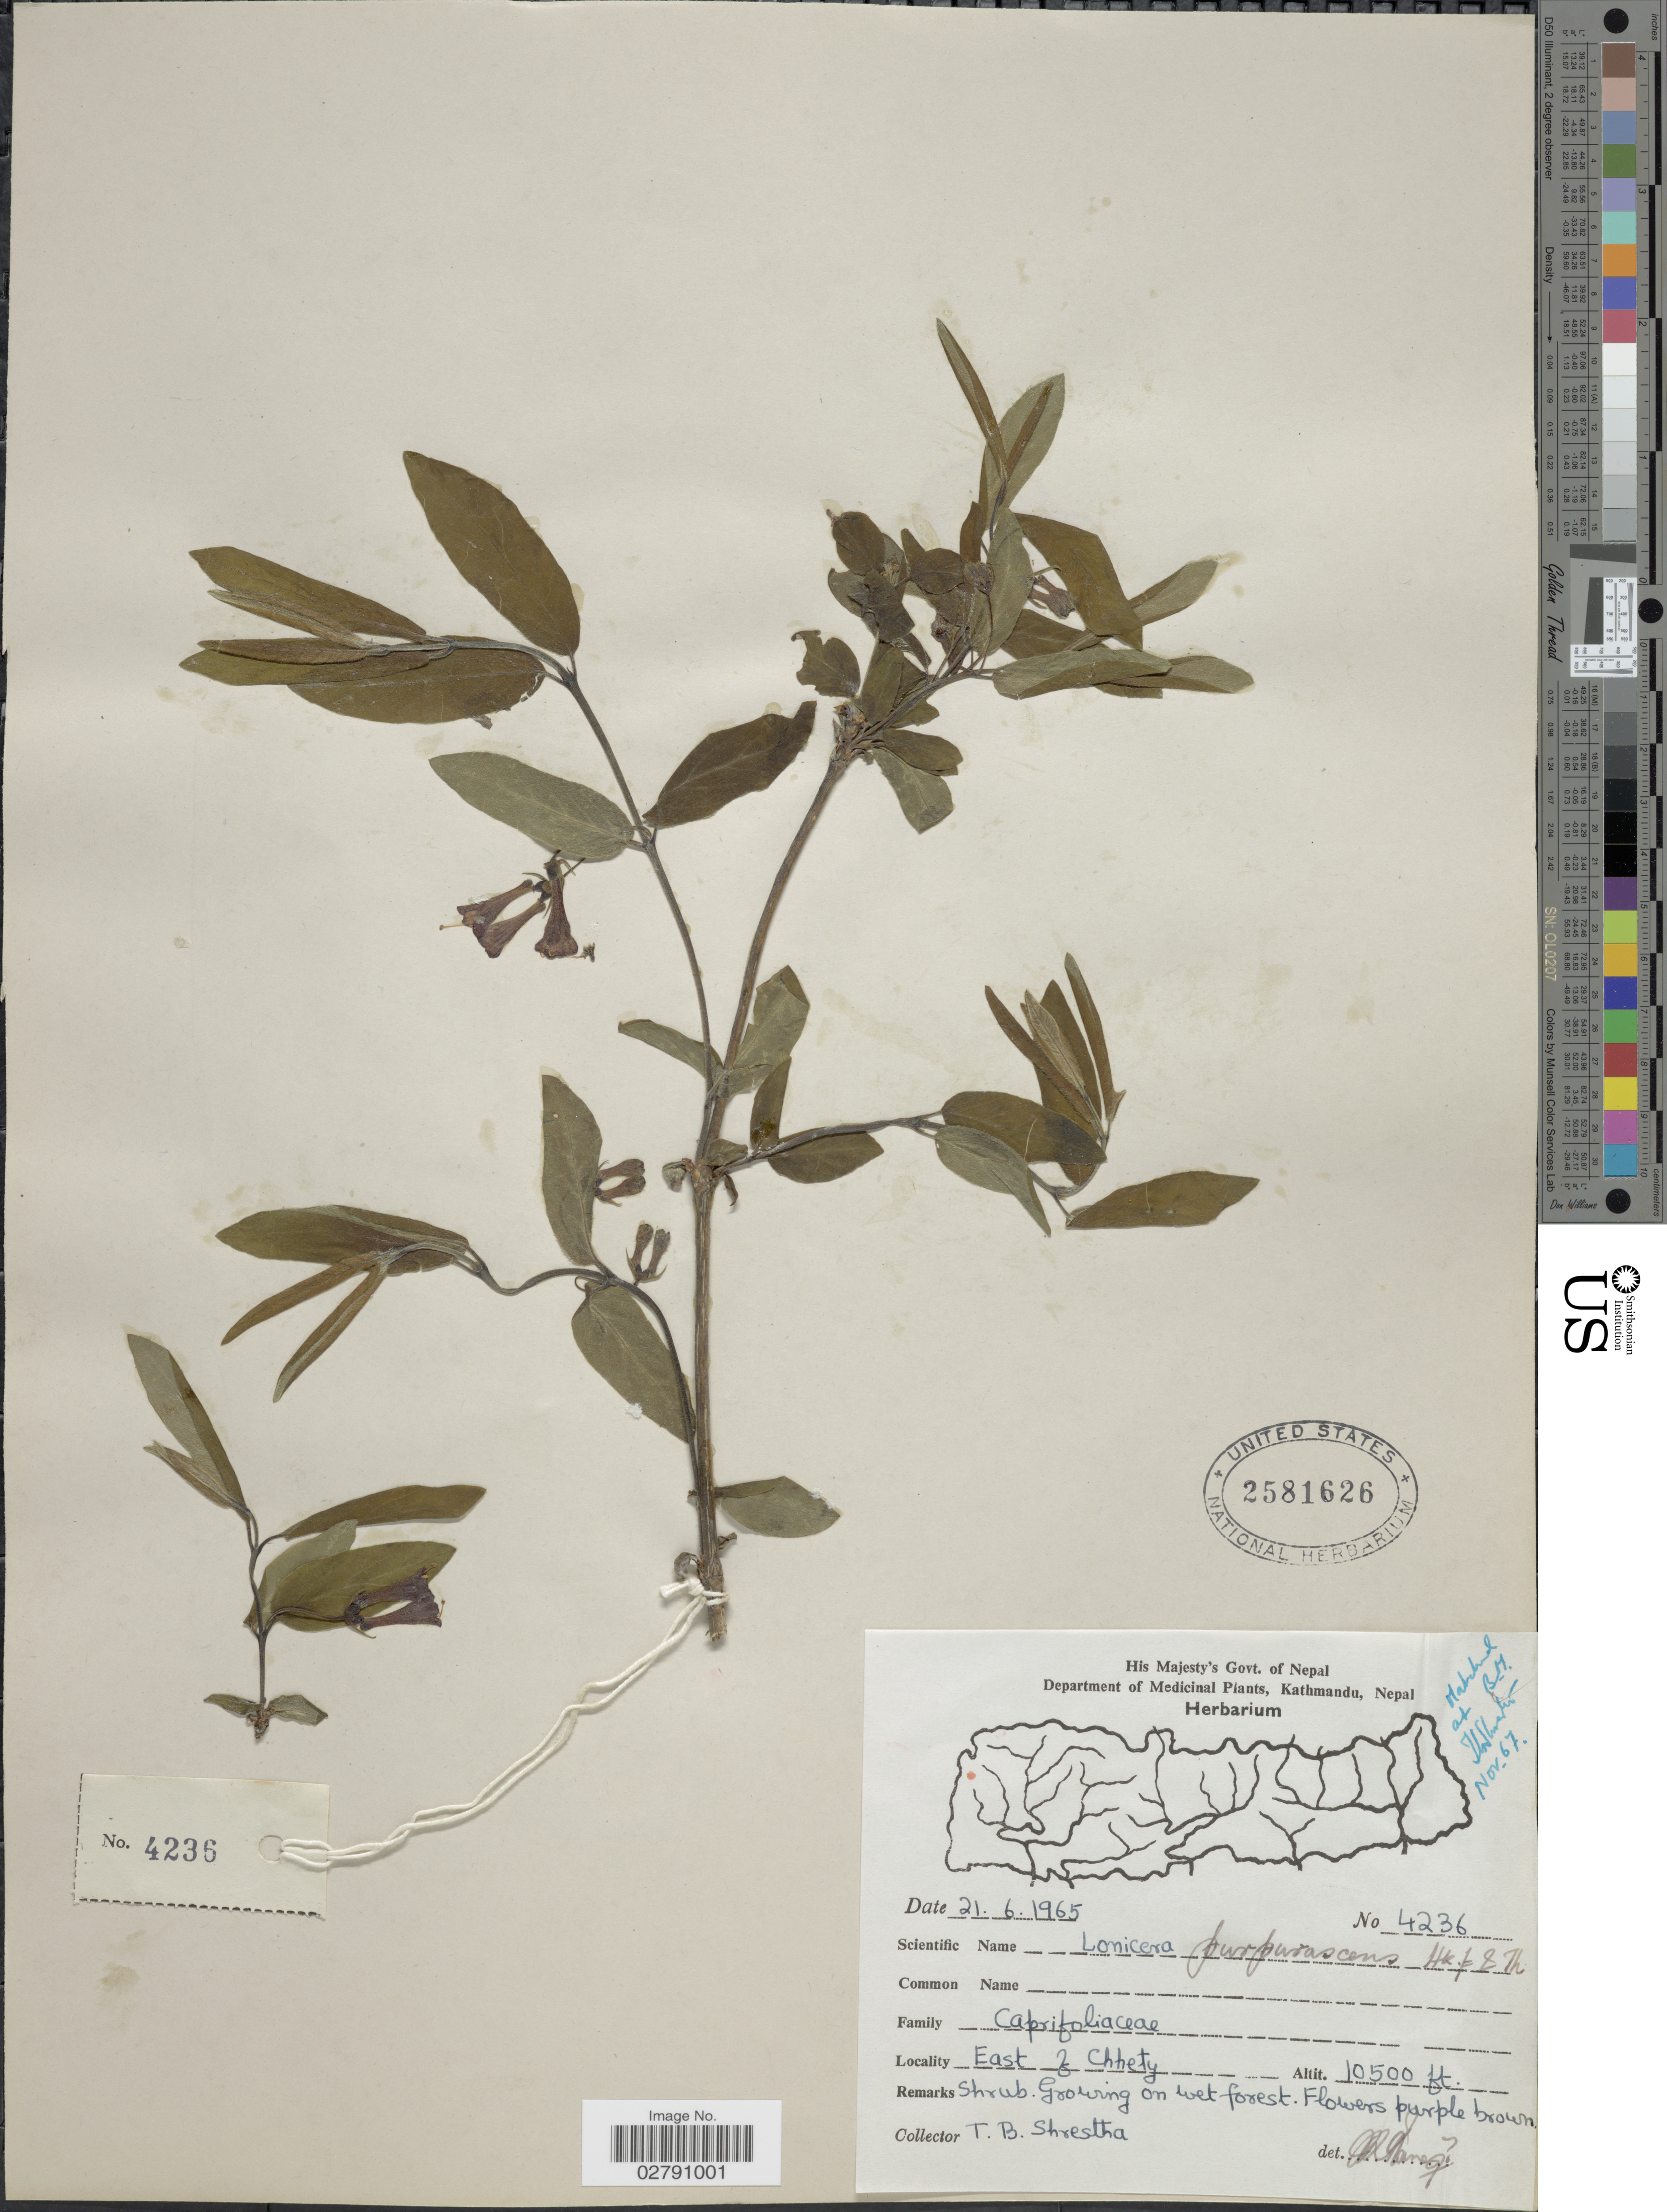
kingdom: Plantae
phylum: Tracheophyta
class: Magnoliopsida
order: Dipsacales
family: Caprifoliaceae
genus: Lonicera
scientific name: Lonicera purpurascens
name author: Walp.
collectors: T. B. Shrestha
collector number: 4236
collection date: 1965-06-21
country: Nepal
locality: East of Chhety.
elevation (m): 3200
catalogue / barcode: US 2581626